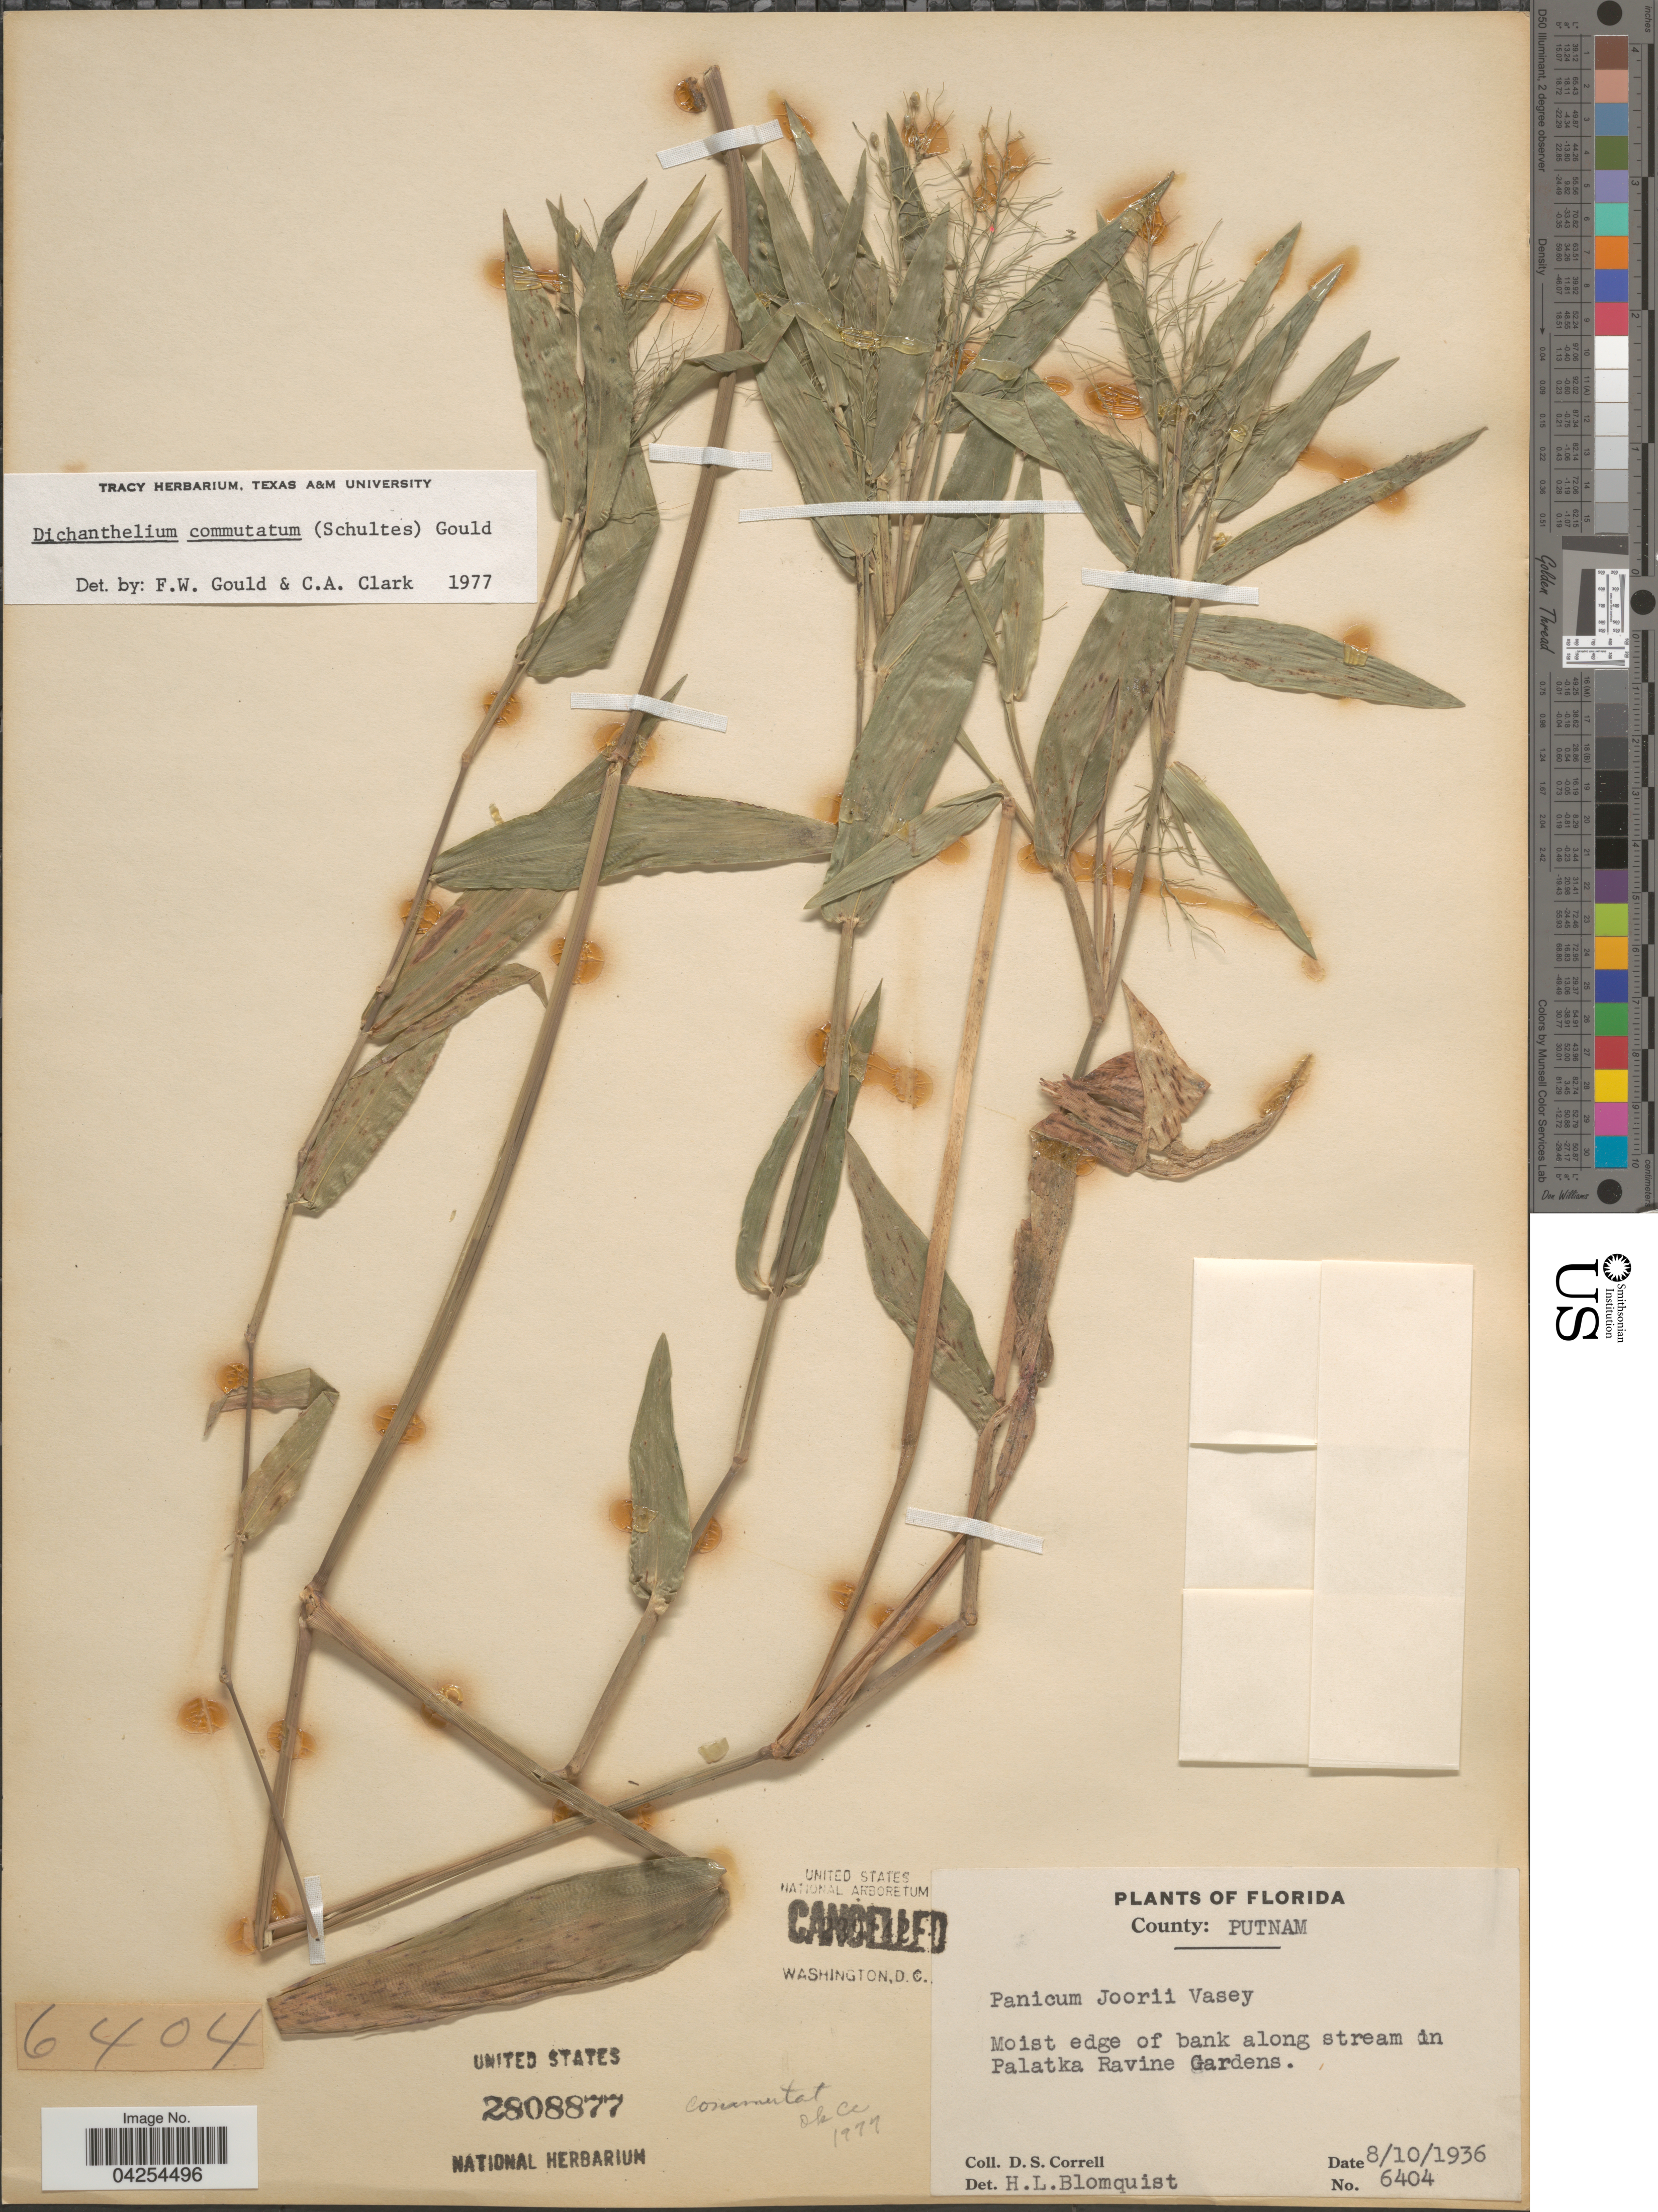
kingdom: Plantae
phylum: Tracheophyta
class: Liliopsida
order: Poales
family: Poaceae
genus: Dichanthelium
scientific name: Dichanthelium commutatum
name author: (Schult.) Gould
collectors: D. S. Correll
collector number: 6404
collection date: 1936-08-10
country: United States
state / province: Florida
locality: County: Putnam. Moist edge of bank along stream in Palatka Ravine Gardens.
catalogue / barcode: US 2808877